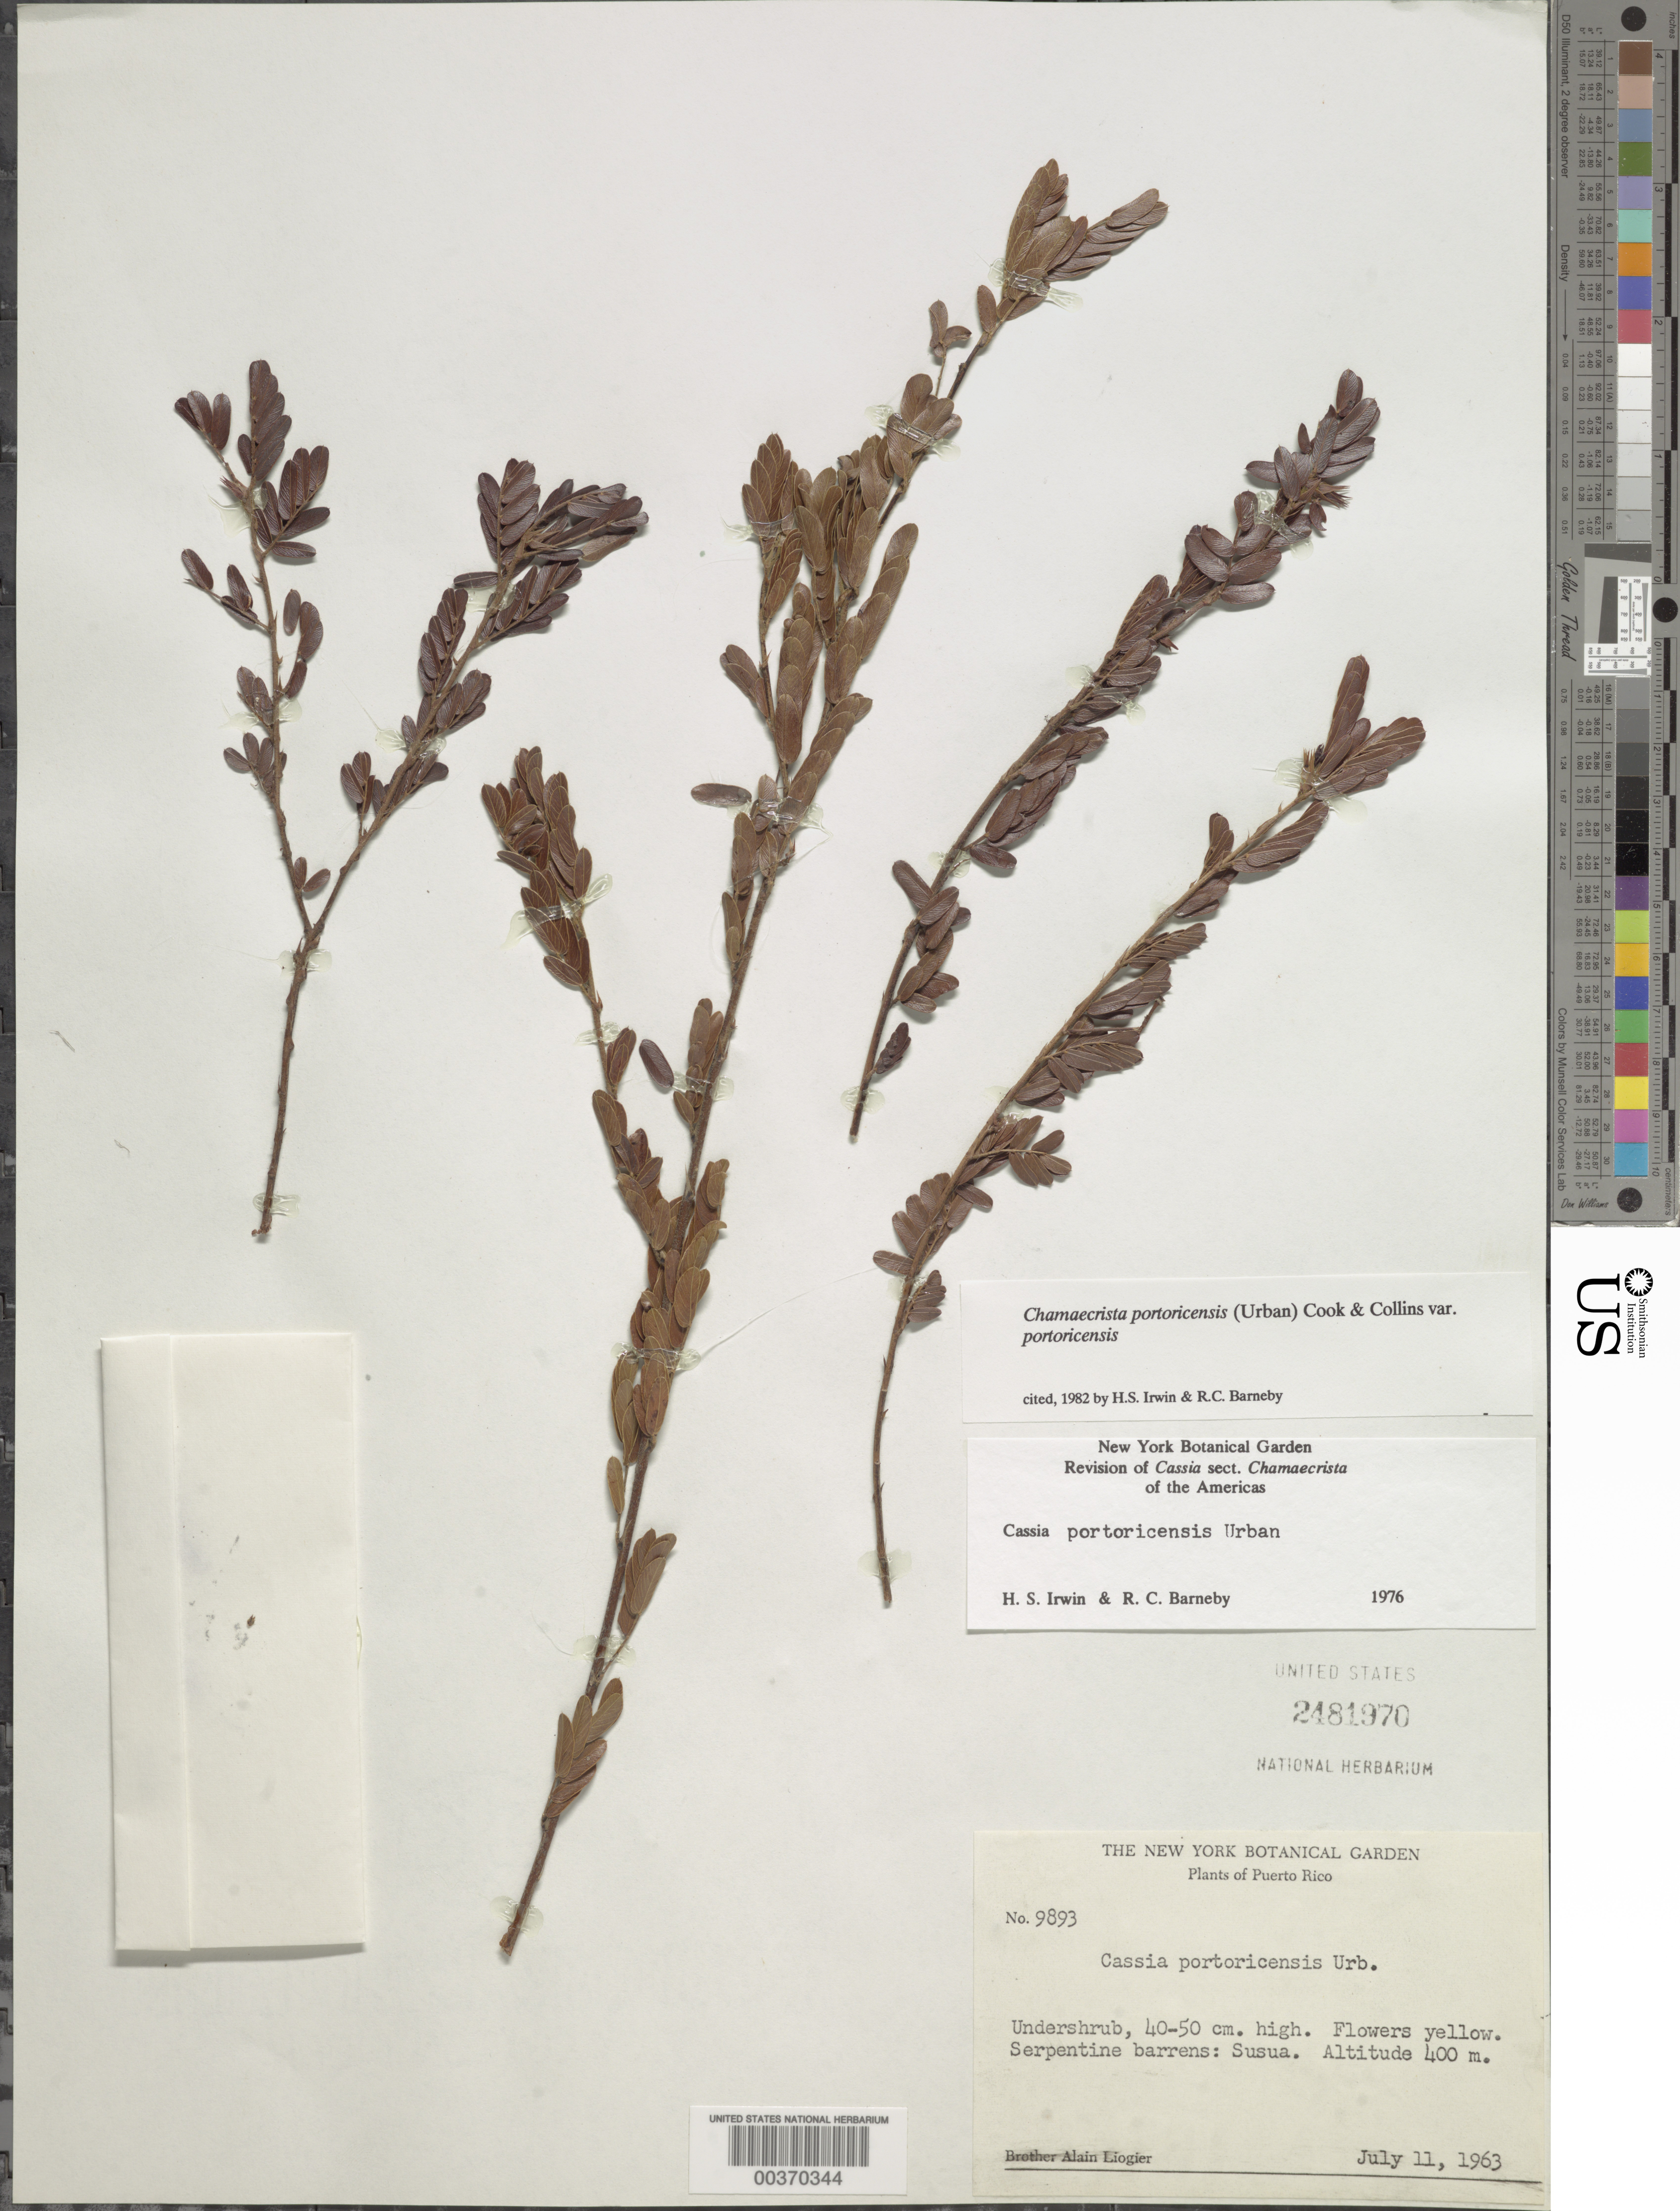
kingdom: Plantae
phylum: Tracheophyta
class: Magnoliopsida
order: Fabales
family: Fabaceae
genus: Chamaecrista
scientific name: Chamaecrista portoricensis var. portoricensis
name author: (Urb.) O.F. Cook & G. N. Collins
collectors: A. H. Liogier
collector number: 9893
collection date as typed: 11 Jul 1963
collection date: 1963-07-11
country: Puerto Rico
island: Greater Antilles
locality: Susua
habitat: Serpentine barrens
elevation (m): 400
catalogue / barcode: US 2481970